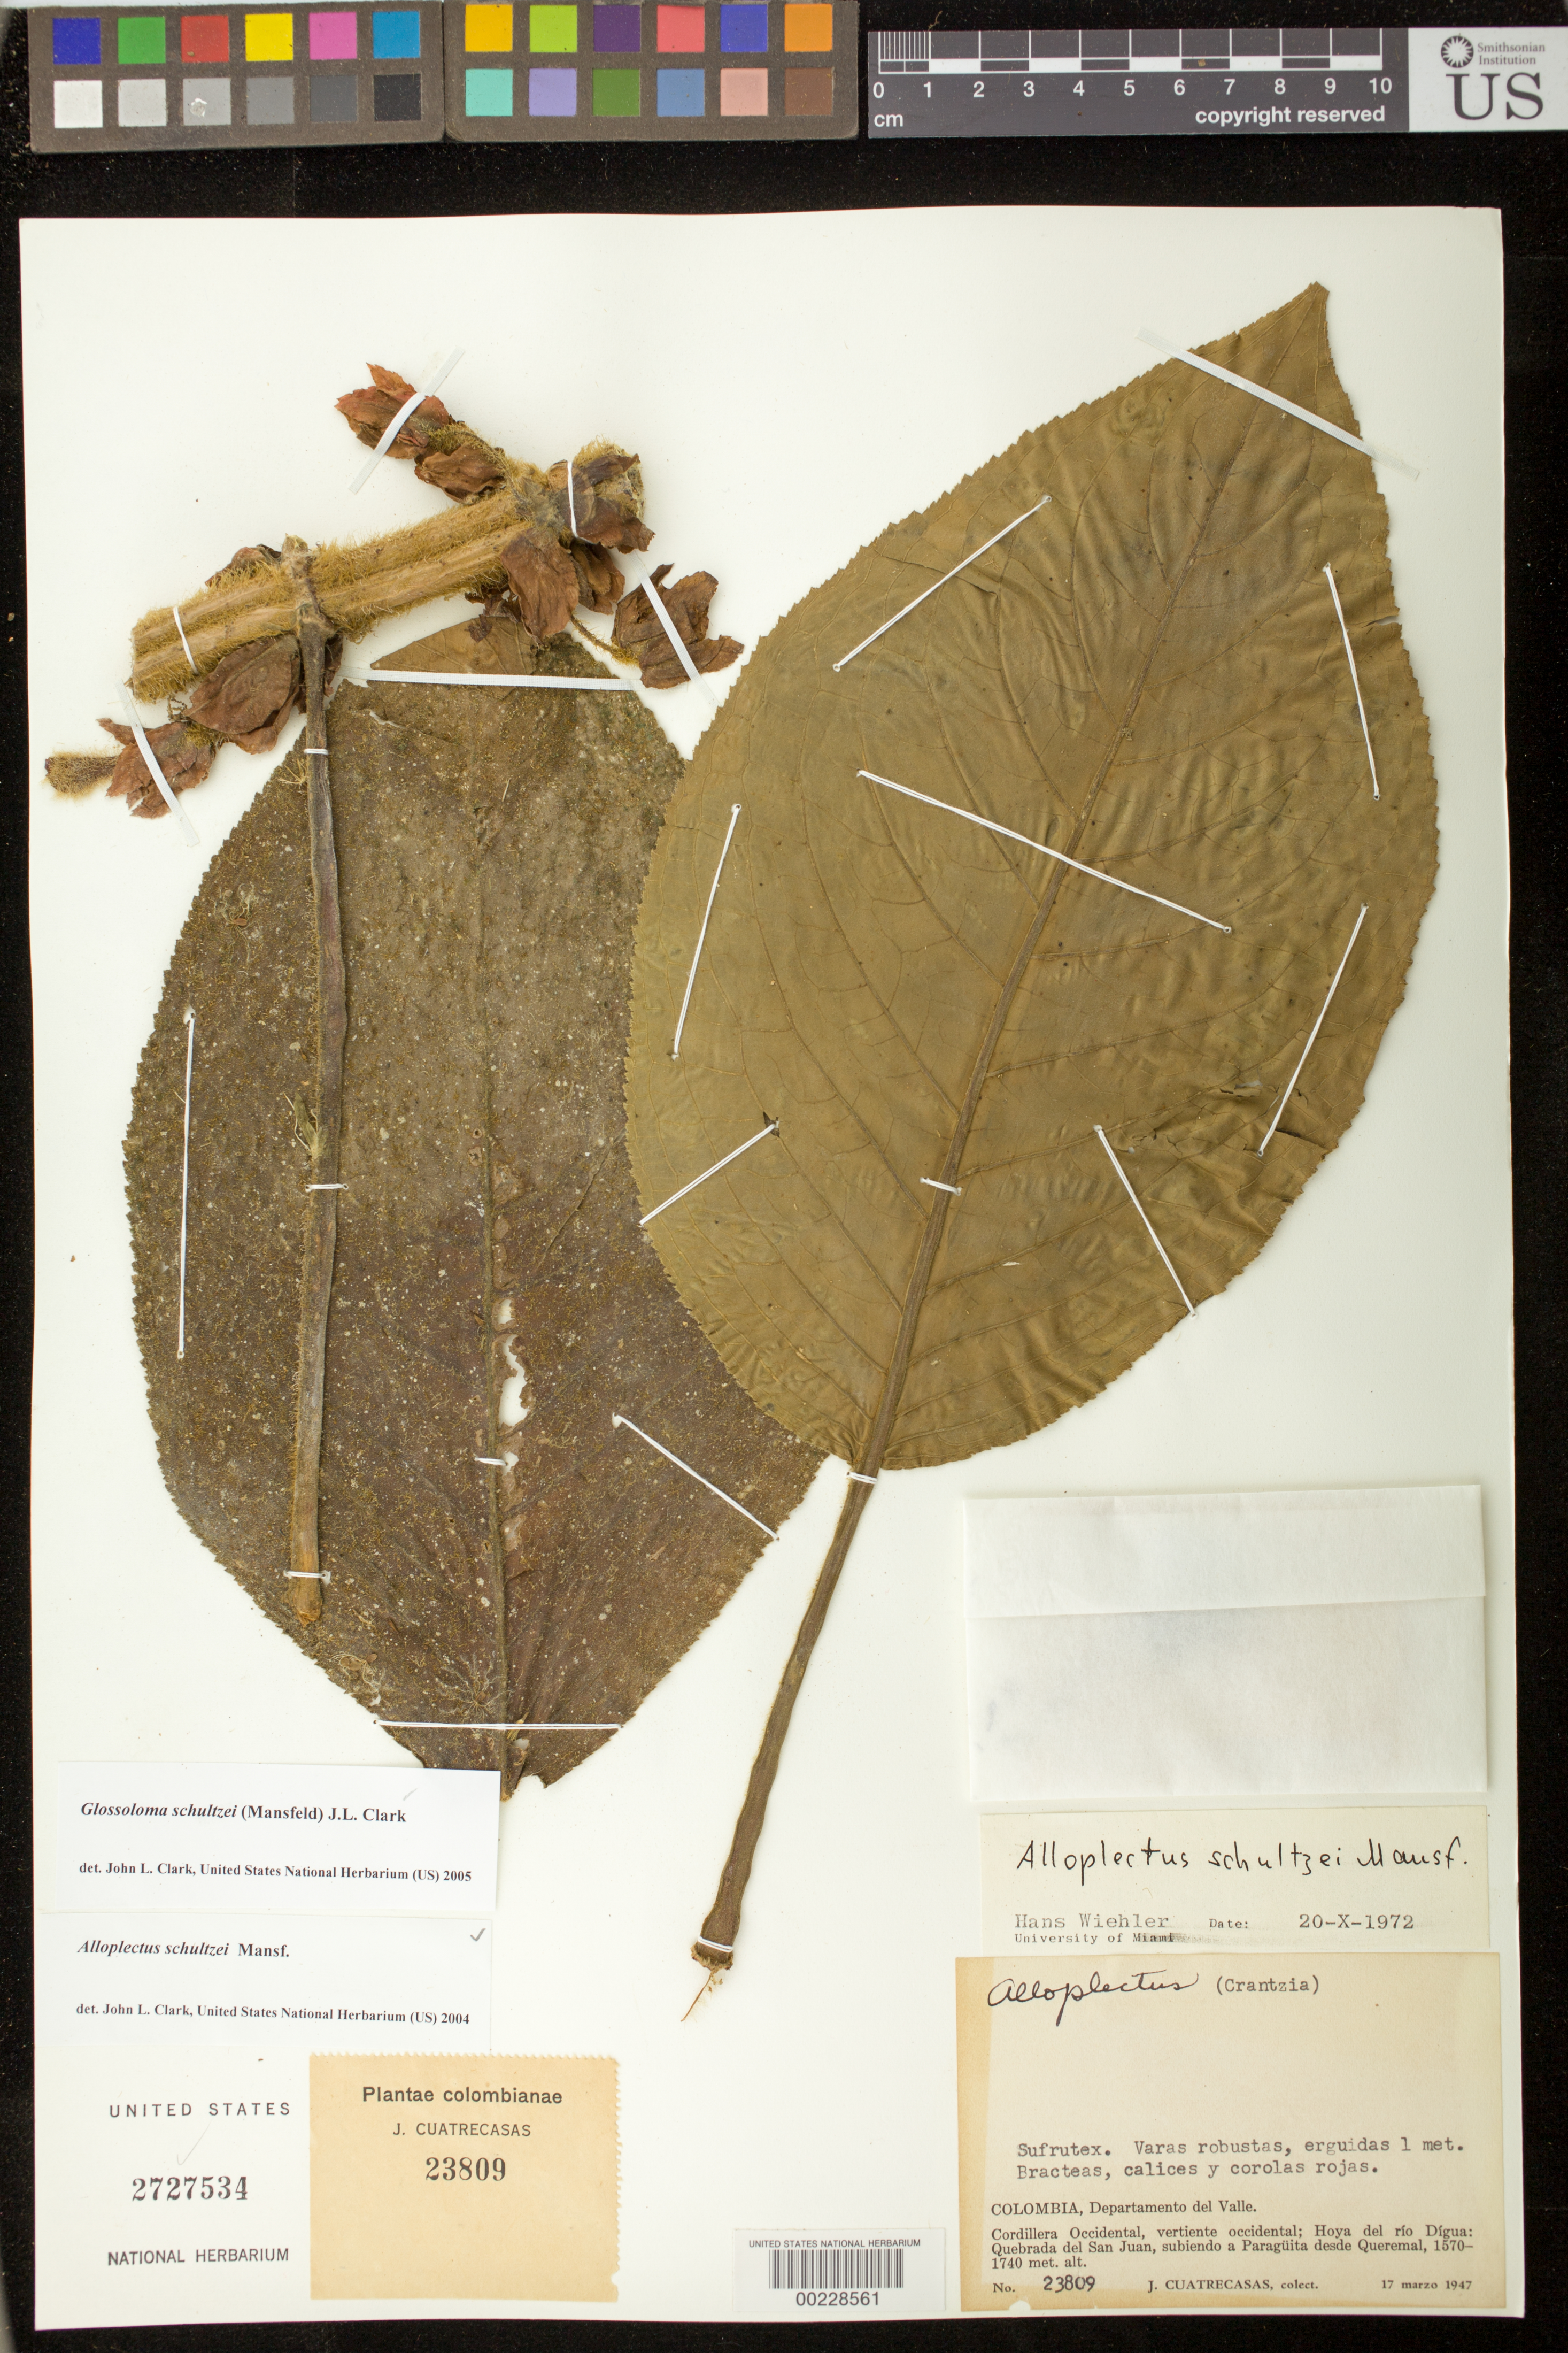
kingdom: Plantae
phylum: Tracheophyta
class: Magnoliopsida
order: Lamiales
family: Gesneriaceae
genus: Glossoloma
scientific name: Glossoloma schultzei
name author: (Mansf.) J.L. Clark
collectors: J. Cuatrecasas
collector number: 23809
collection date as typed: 17 Mar 1947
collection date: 1947-03-17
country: Colombia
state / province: Valle del Cauca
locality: Cordillera Occidental, western slope, valley of Rio Digua, Quebrada del San Juan, subiendo toparaguita from Queremal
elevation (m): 1570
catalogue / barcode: US 2727534